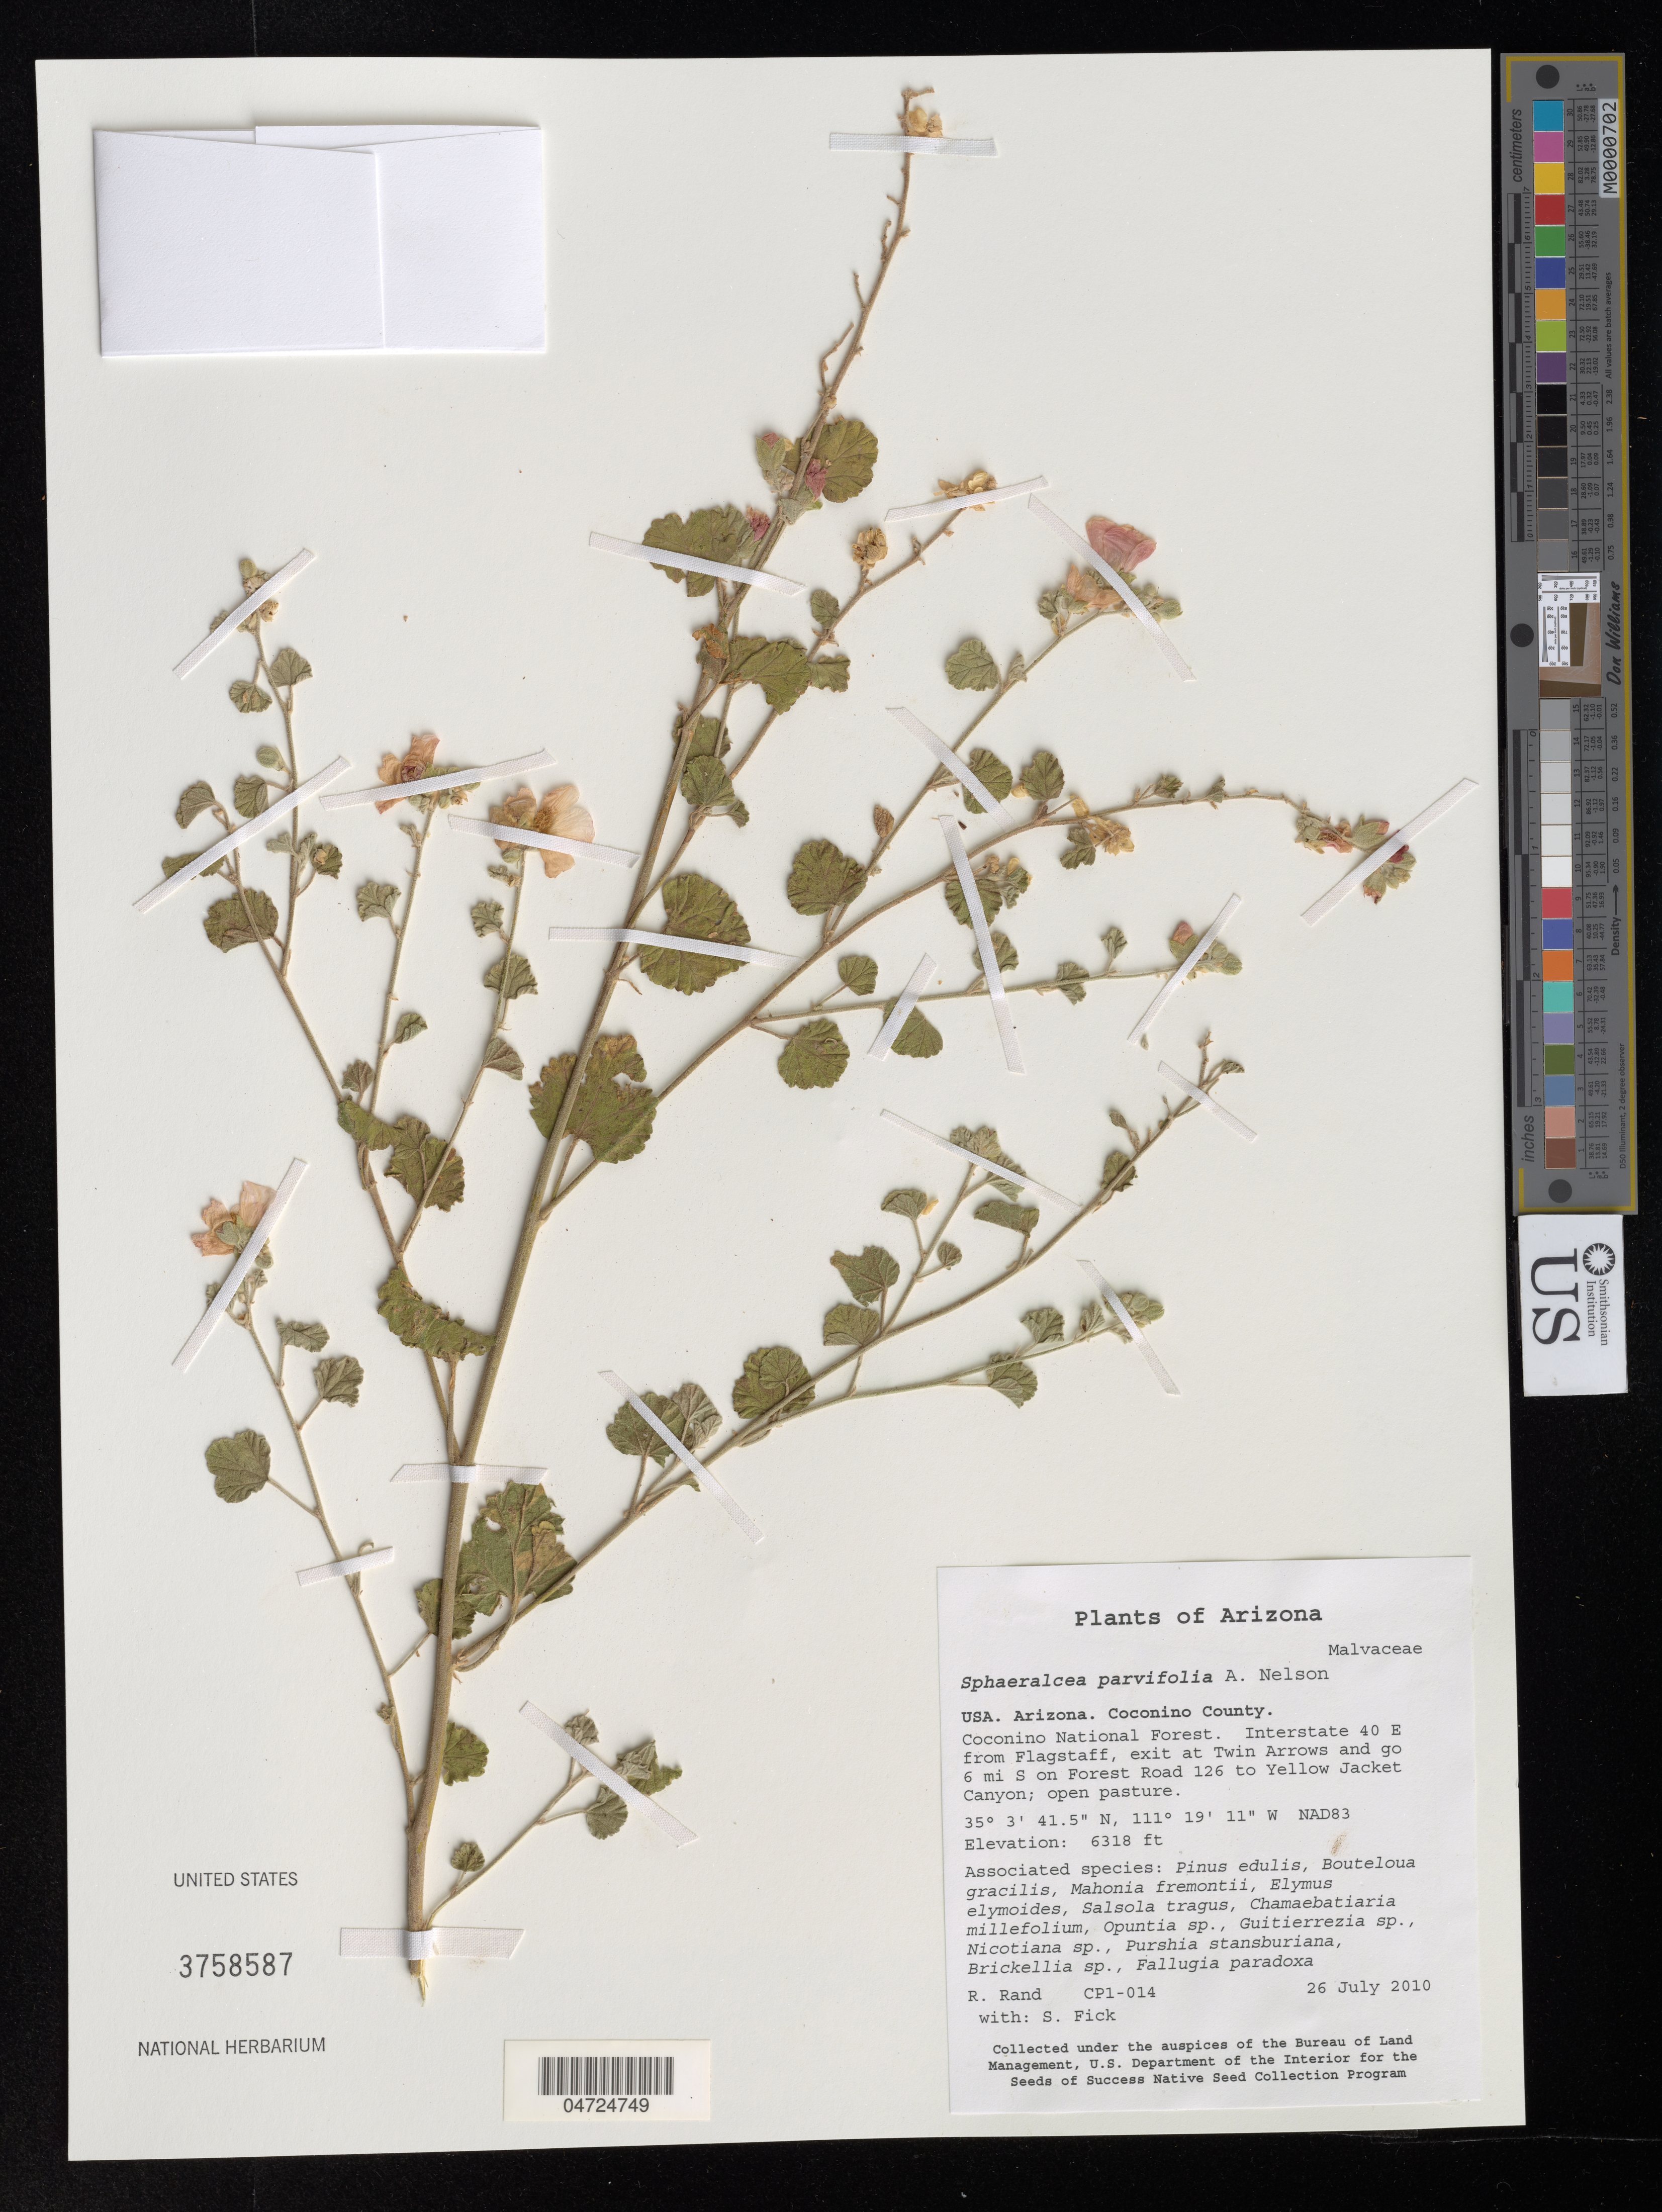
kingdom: Plantae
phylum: Tracheophyta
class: Magnoliopsida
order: Malvales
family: Malvaceae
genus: Sphaeralcea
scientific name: Sphaeralcea parvifolia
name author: A. Nelson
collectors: R. Rand & S. Fick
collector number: CP1-014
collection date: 2010-07-26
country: United States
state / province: Arizona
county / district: Coconino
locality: Coconino County. Coconino National Forest. Interstate 40 E from Flagstaff, exit at Twin Arrows and go 6 mi S on Forest Road 126 to Yellow Jacket Canyon. NAD83.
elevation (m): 1926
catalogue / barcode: US 3758587